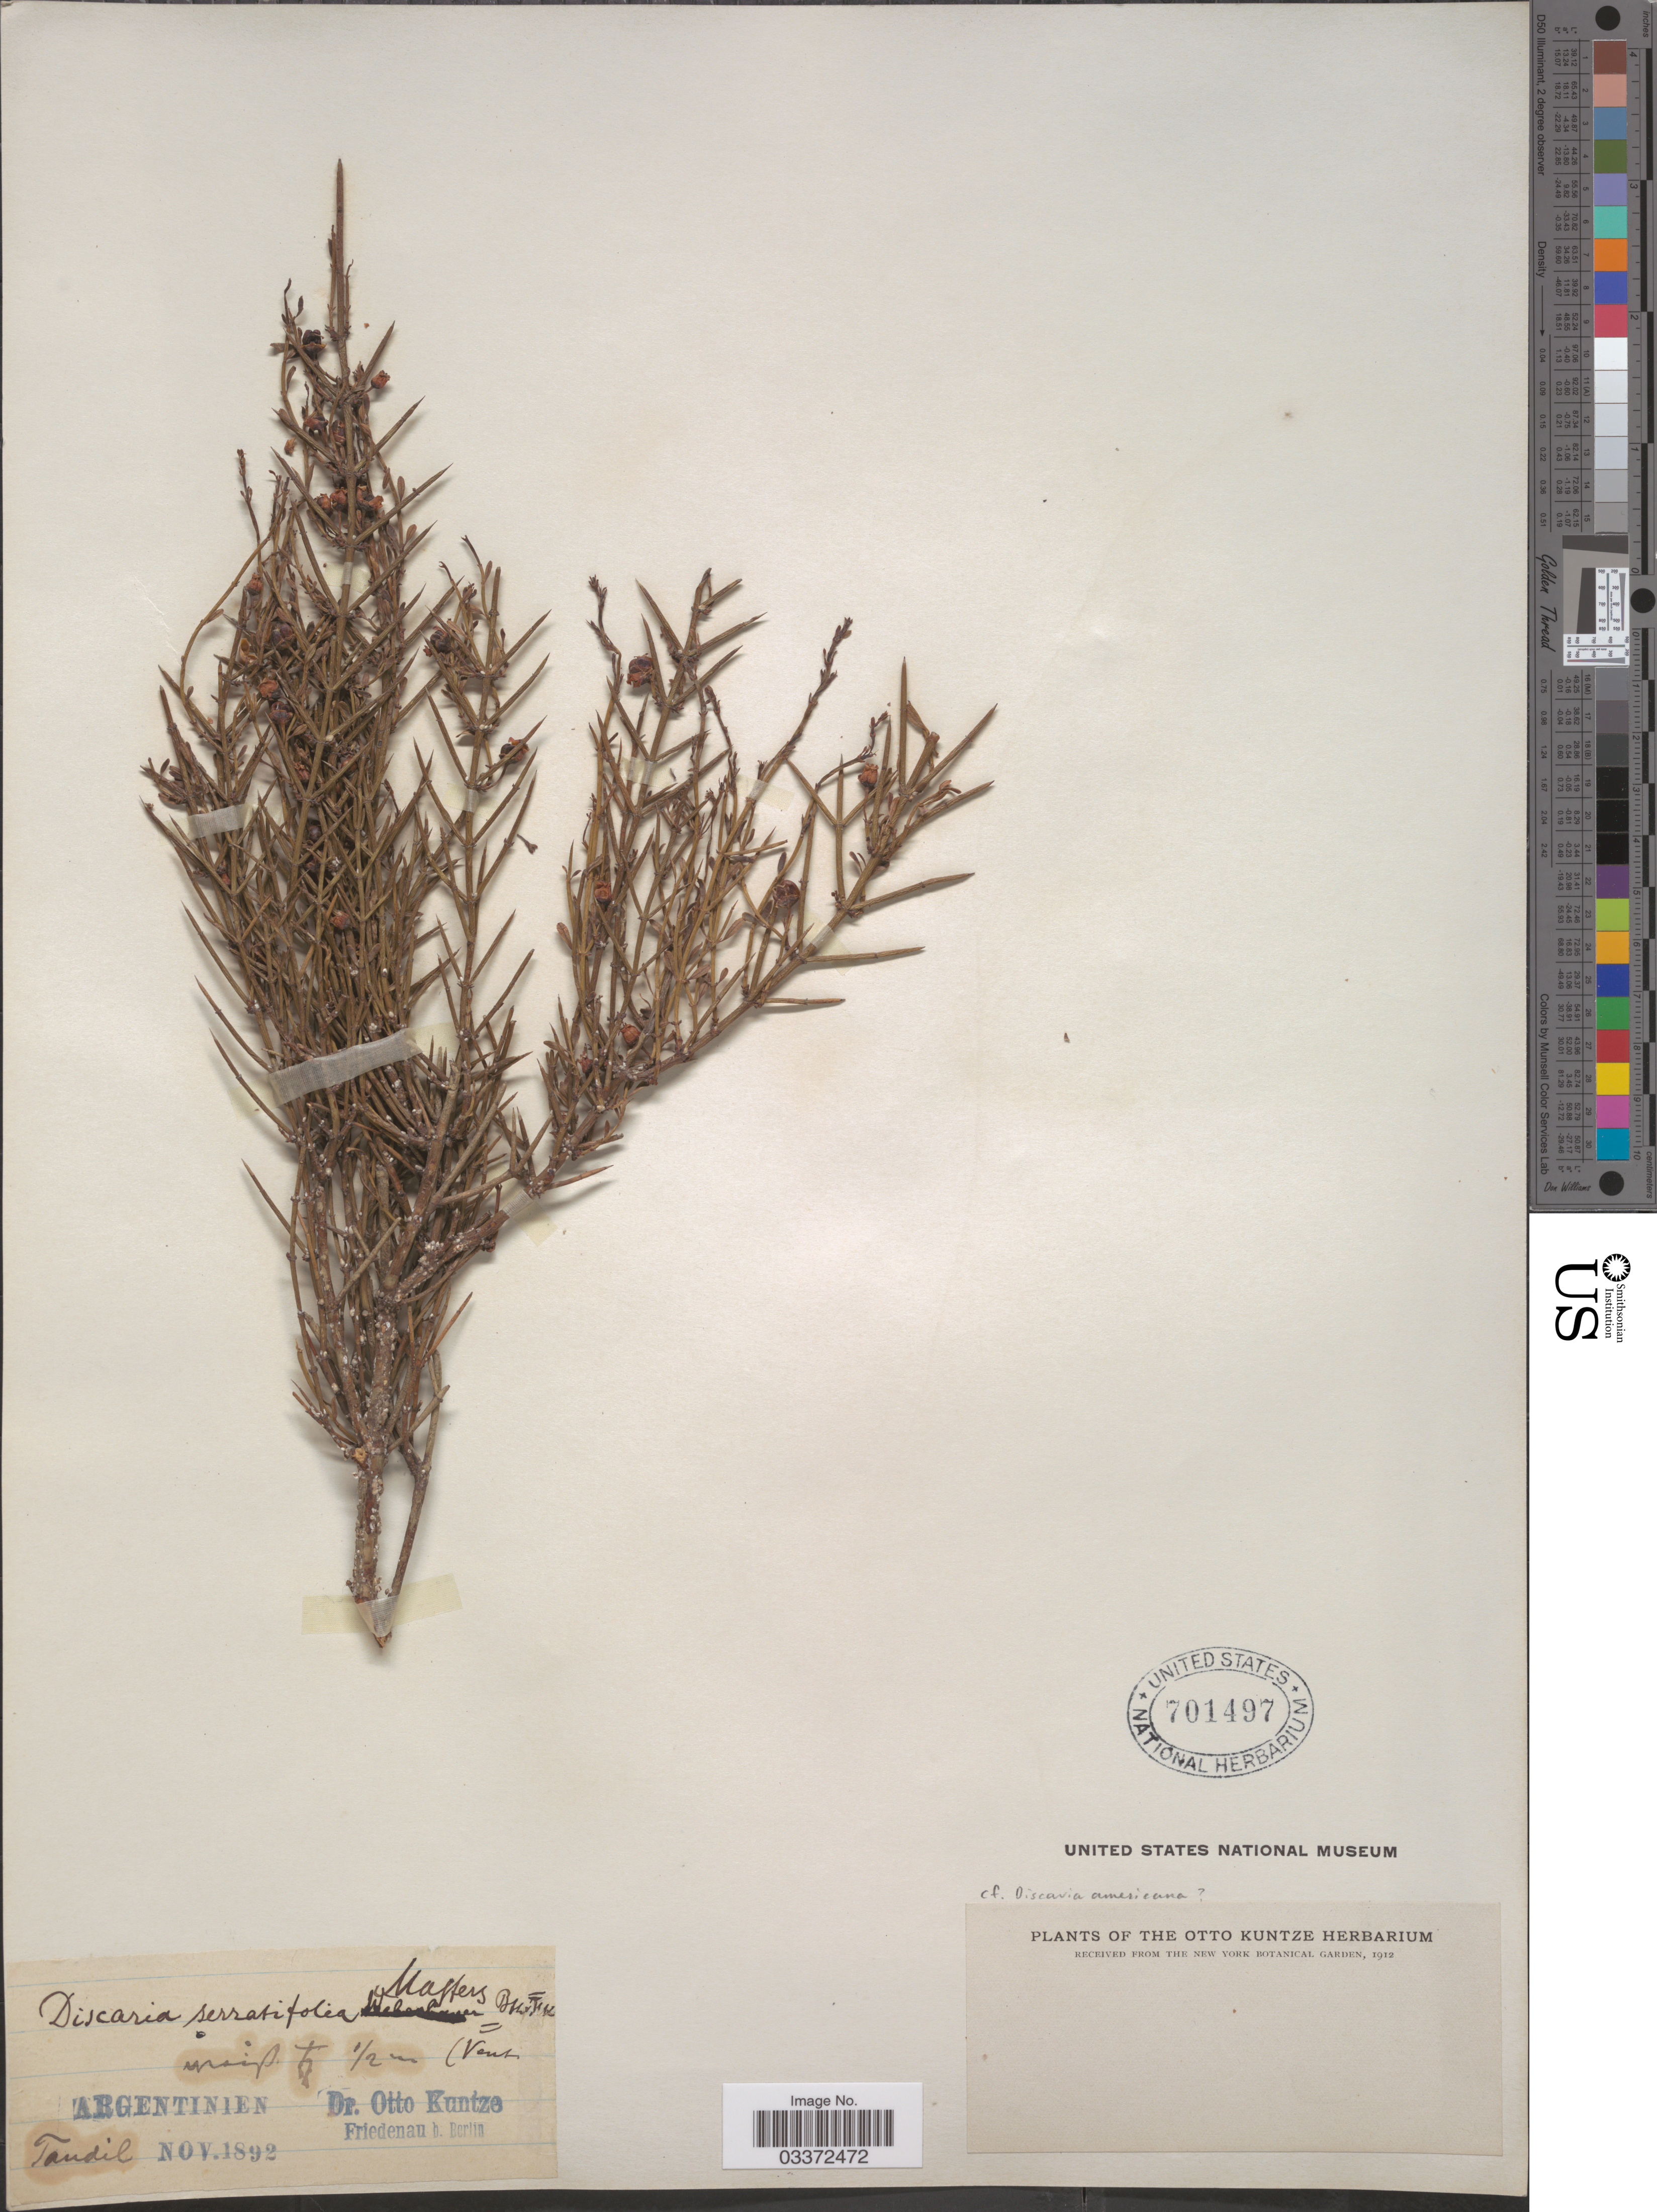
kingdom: Plantae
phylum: Tracheophyta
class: Magnoliopsida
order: Rosales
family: Rhamnaceae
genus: Discaria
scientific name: Discaria americana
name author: Gillies & Hook.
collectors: C.E.O. Kuntze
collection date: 1892-11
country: Argentina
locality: Tandil.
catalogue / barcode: US 701497